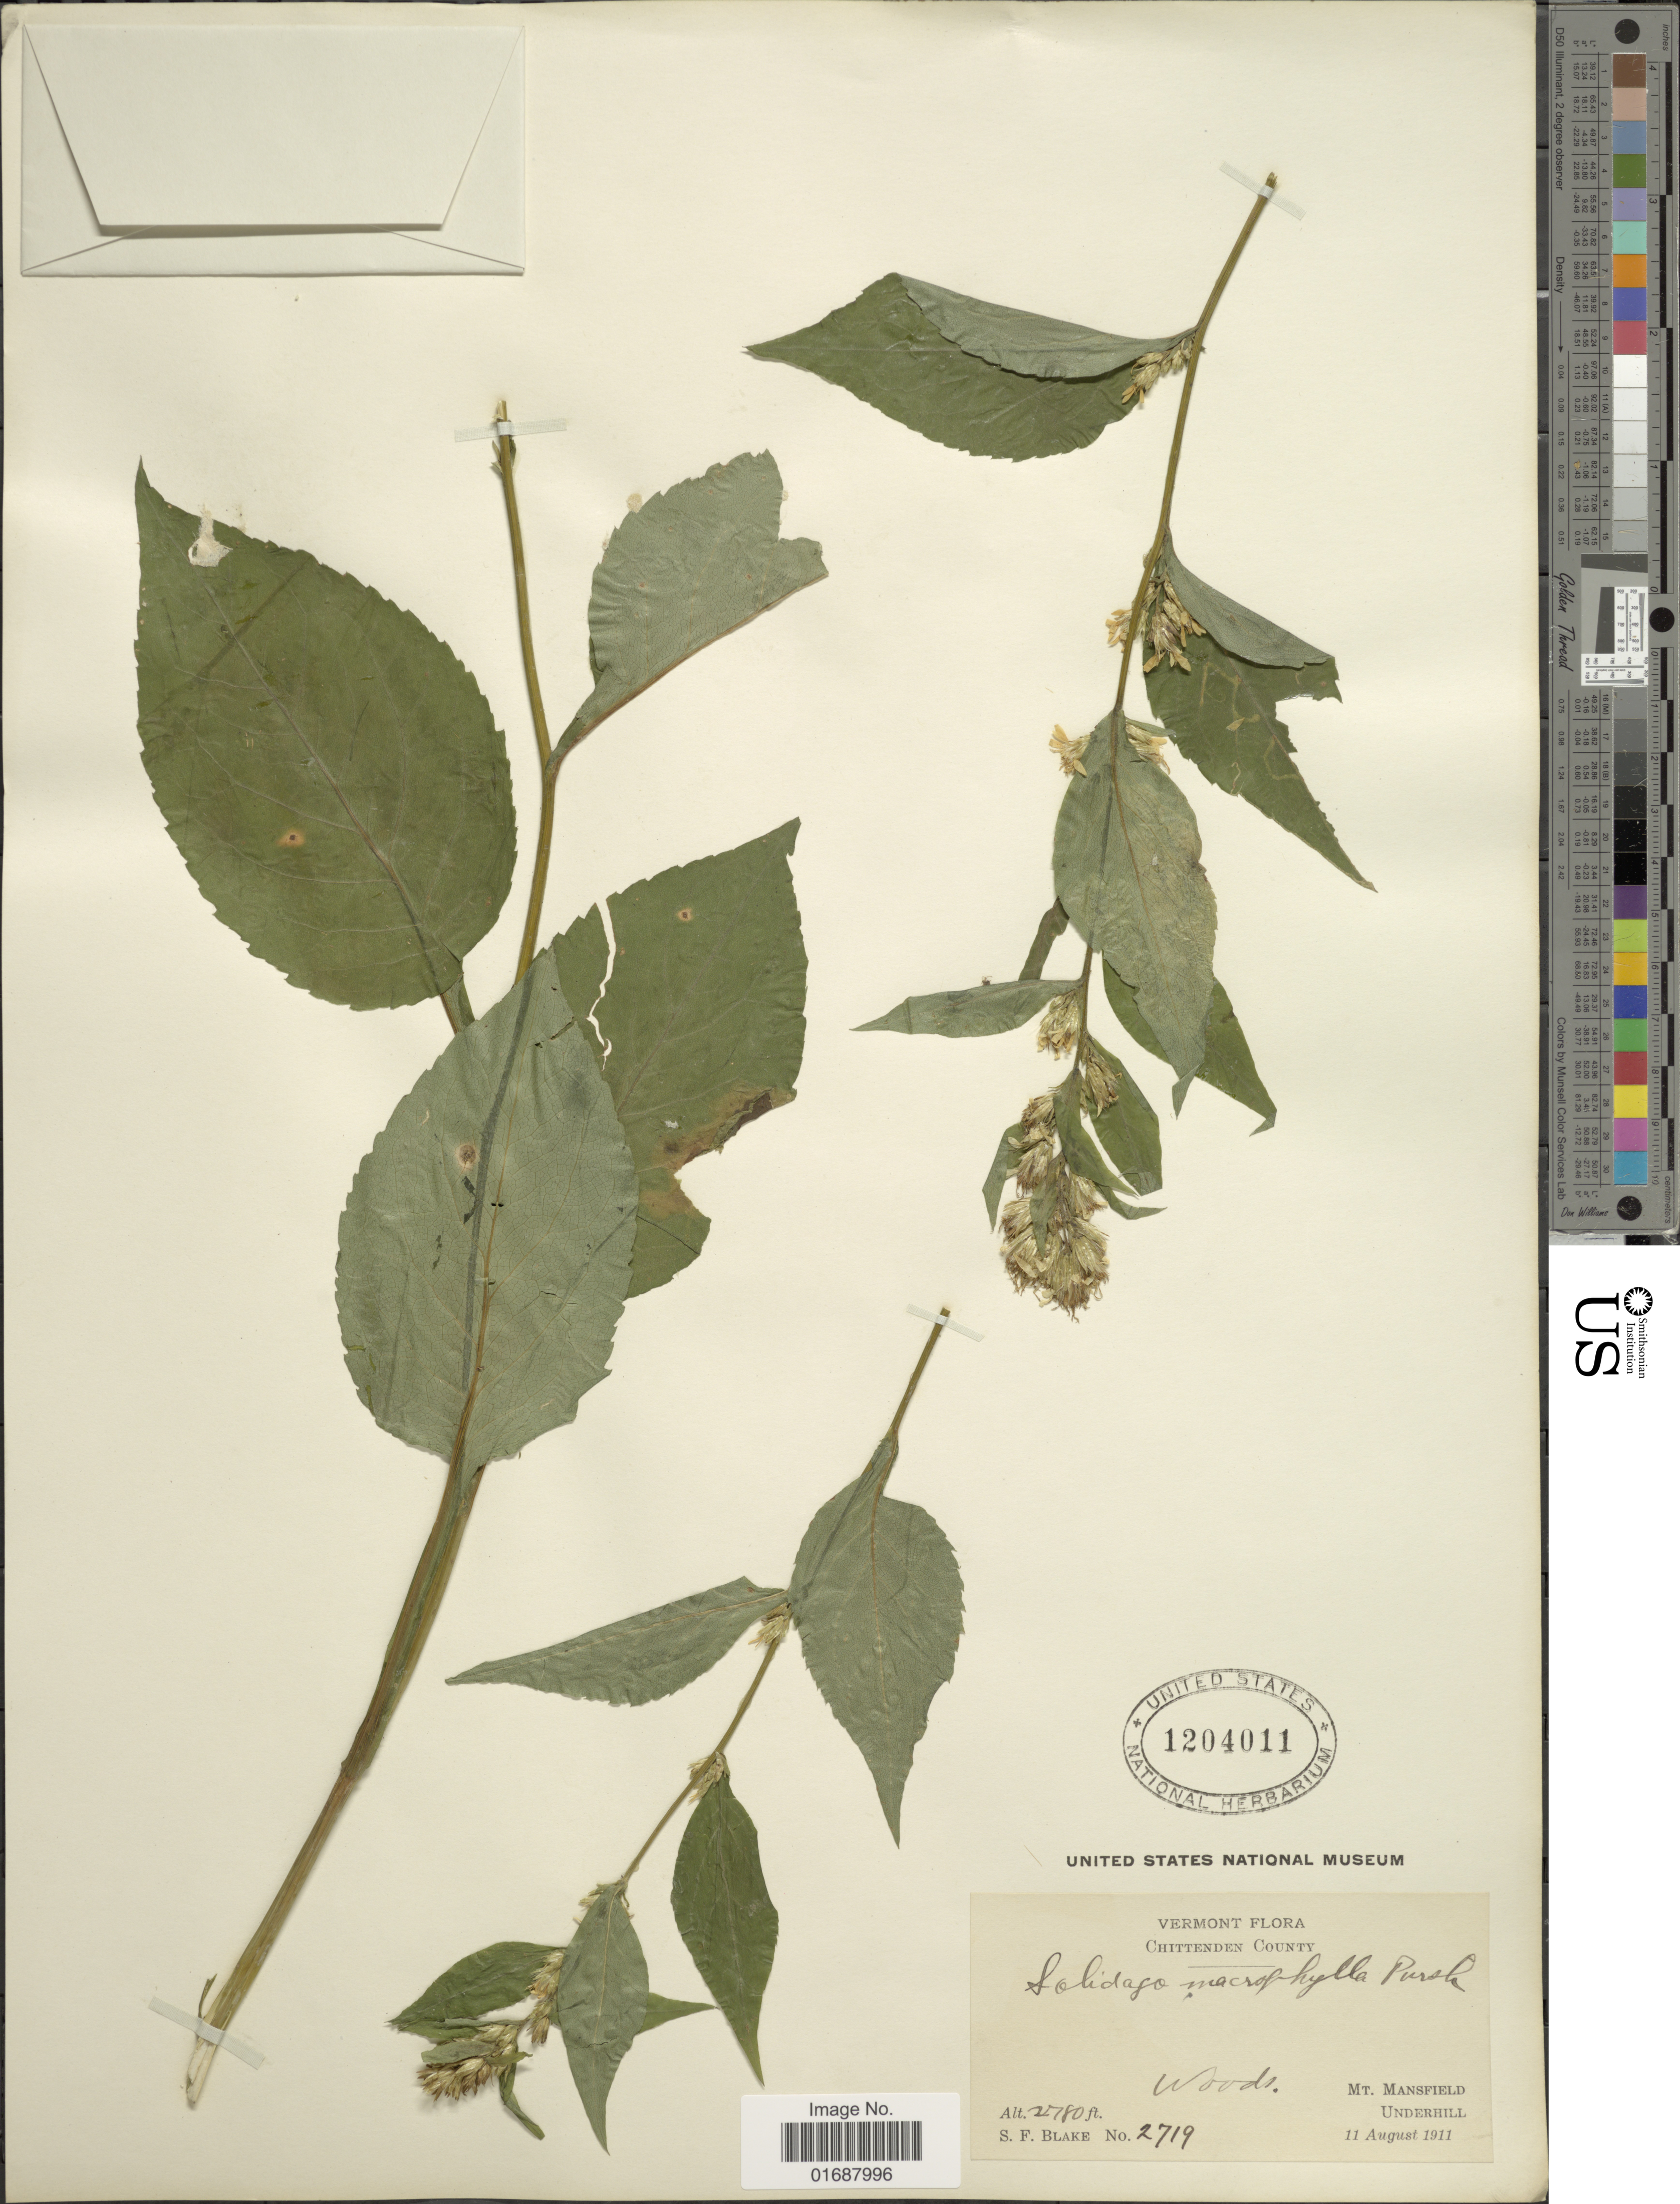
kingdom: Plantae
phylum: Tracheophyta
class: Magnoliopsida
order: Asterales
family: Asteraceae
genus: Solidago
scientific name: Solidago macrophylla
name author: Banks ex Pursh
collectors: S. Blake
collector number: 2719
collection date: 1911-08-11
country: United States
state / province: Vermont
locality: Vermont, Mt.Mansfield, Underhill.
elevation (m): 847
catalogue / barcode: US 1204011